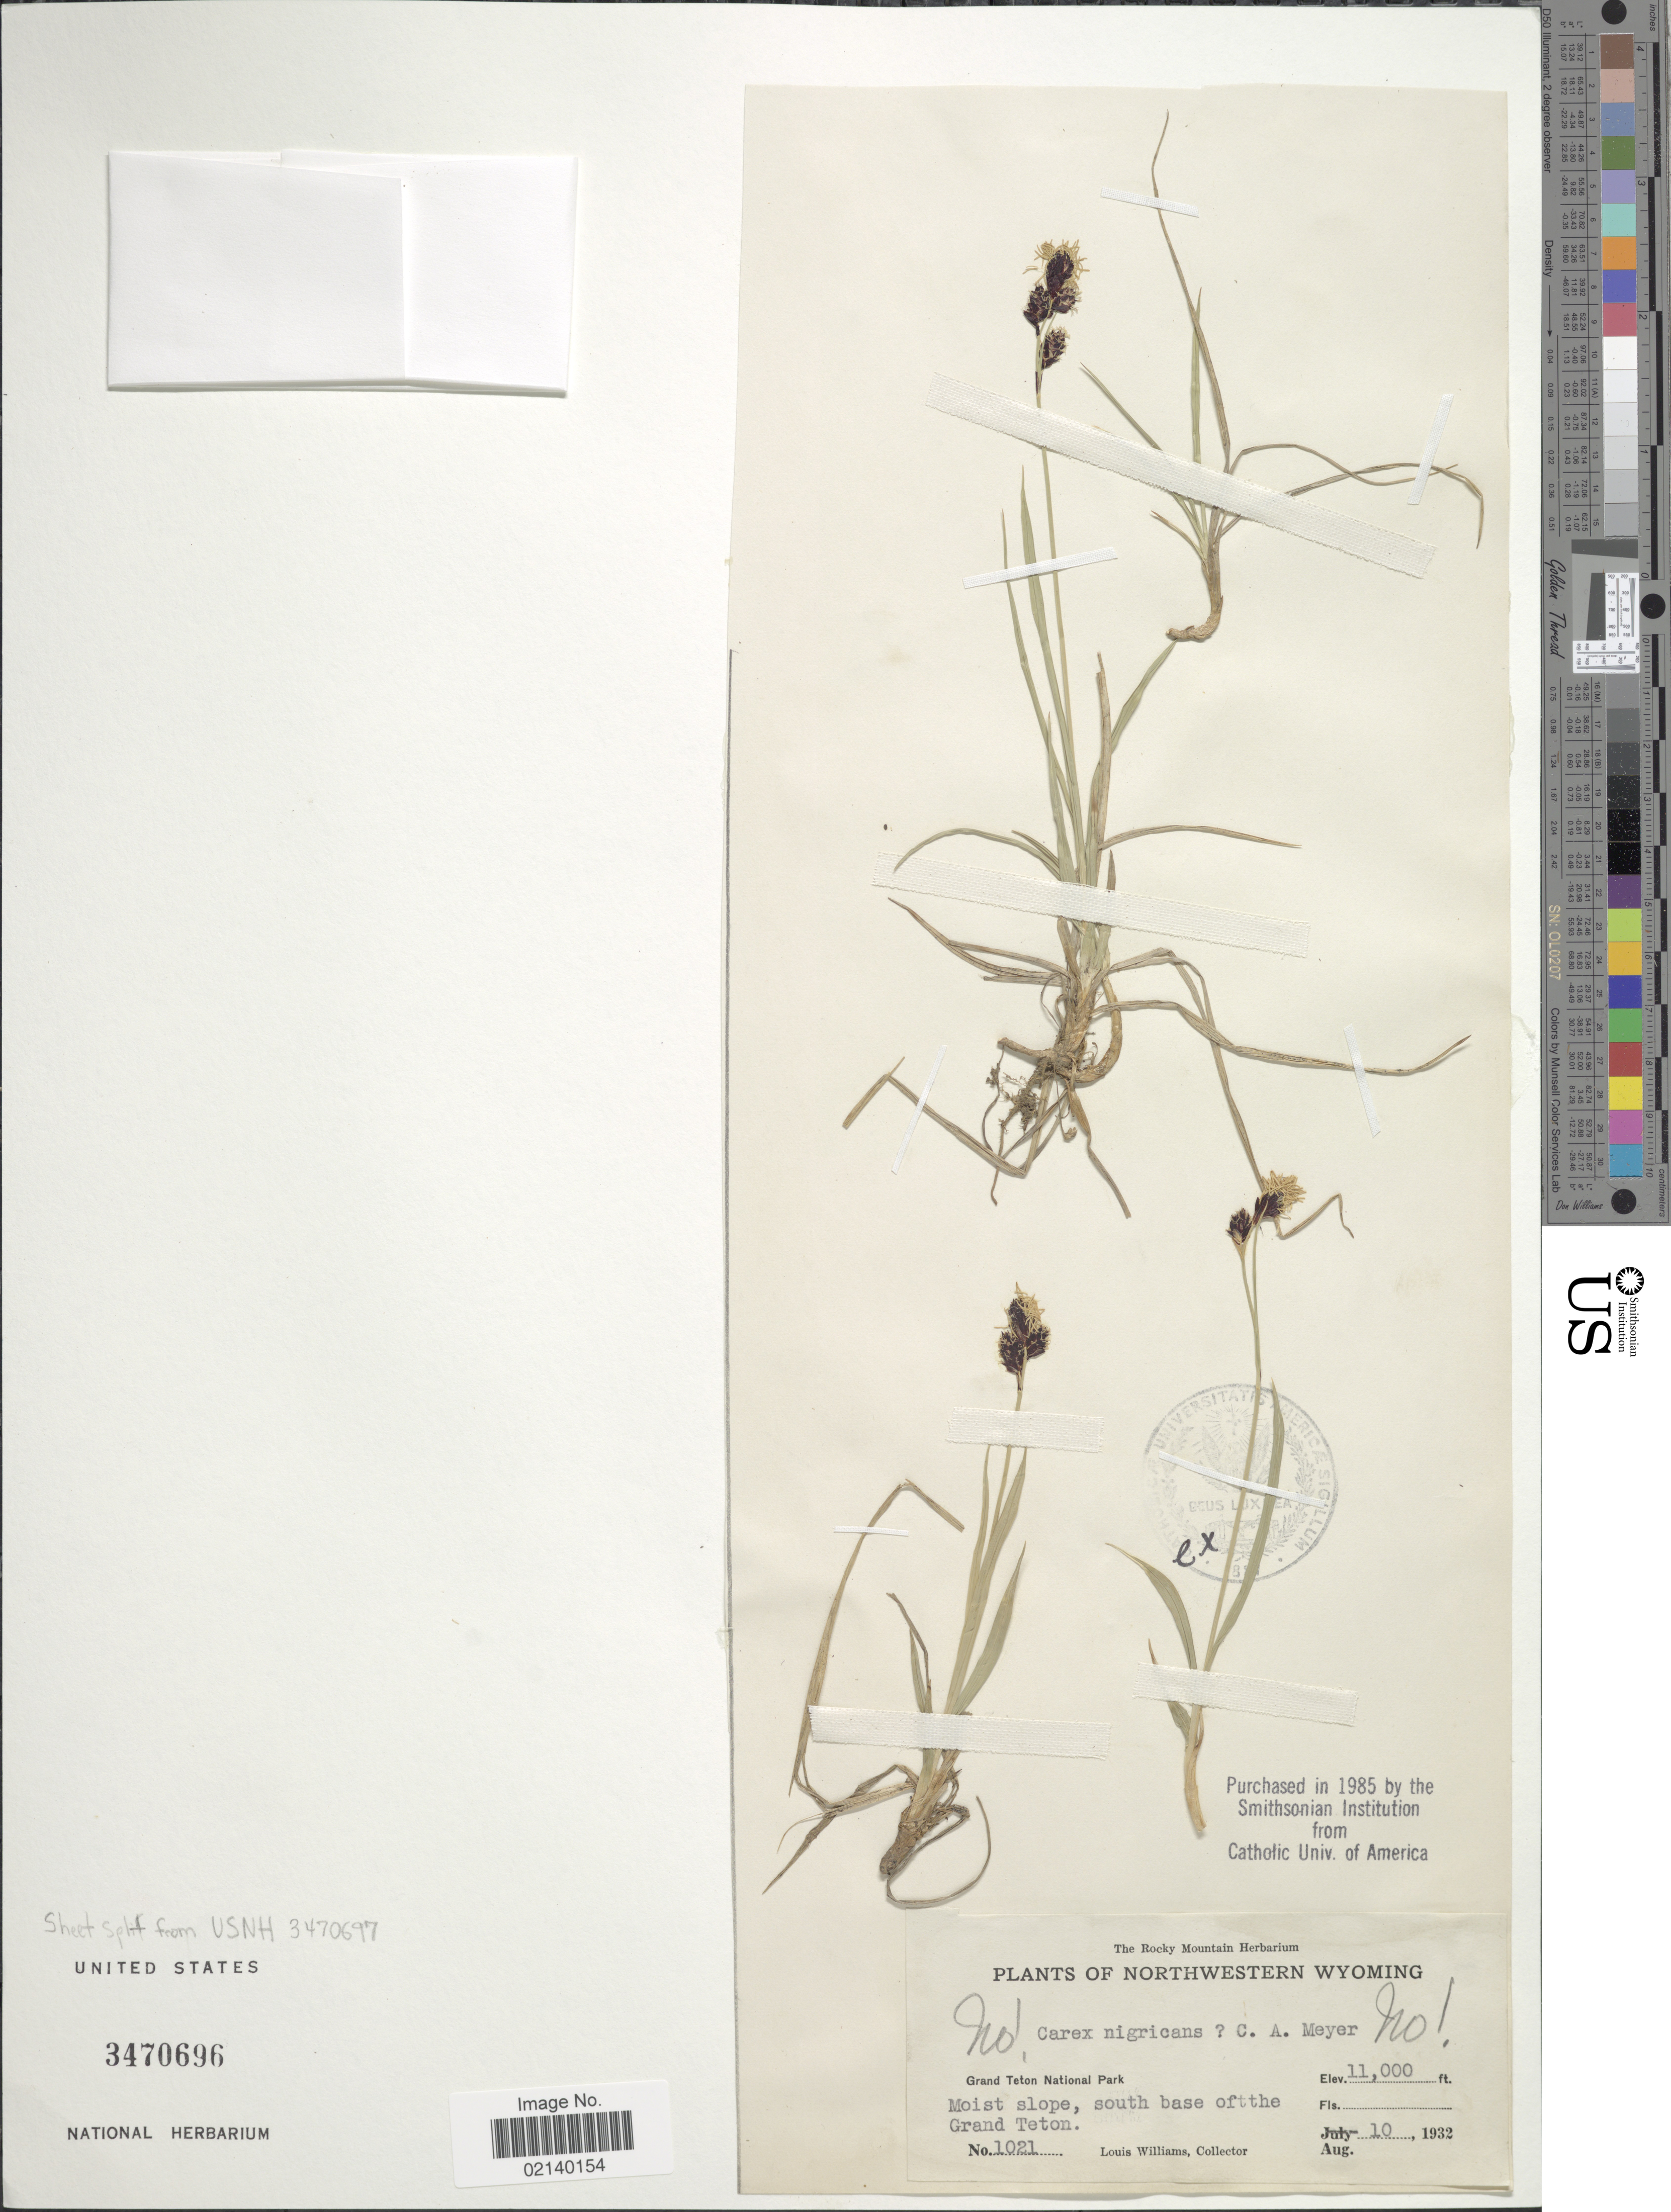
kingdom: Plantae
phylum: Tracheophyta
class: Liliopsida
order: Poales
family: Cyperaceae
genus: Carex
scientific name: Carex paysonis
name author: Clokey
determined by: Strong, Mark T., (BOT), Smithsonian Institution - National Museum of Natural History (UNITED STATES)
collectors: L. O. Williams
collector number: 1021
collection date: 1932-08-10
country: United States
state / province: Wyoming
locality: Northwestern Wyoming. Grand Teton National Park. Moist slope, south base of the Grand Teton.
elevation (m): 3353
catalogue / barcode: US 3470696